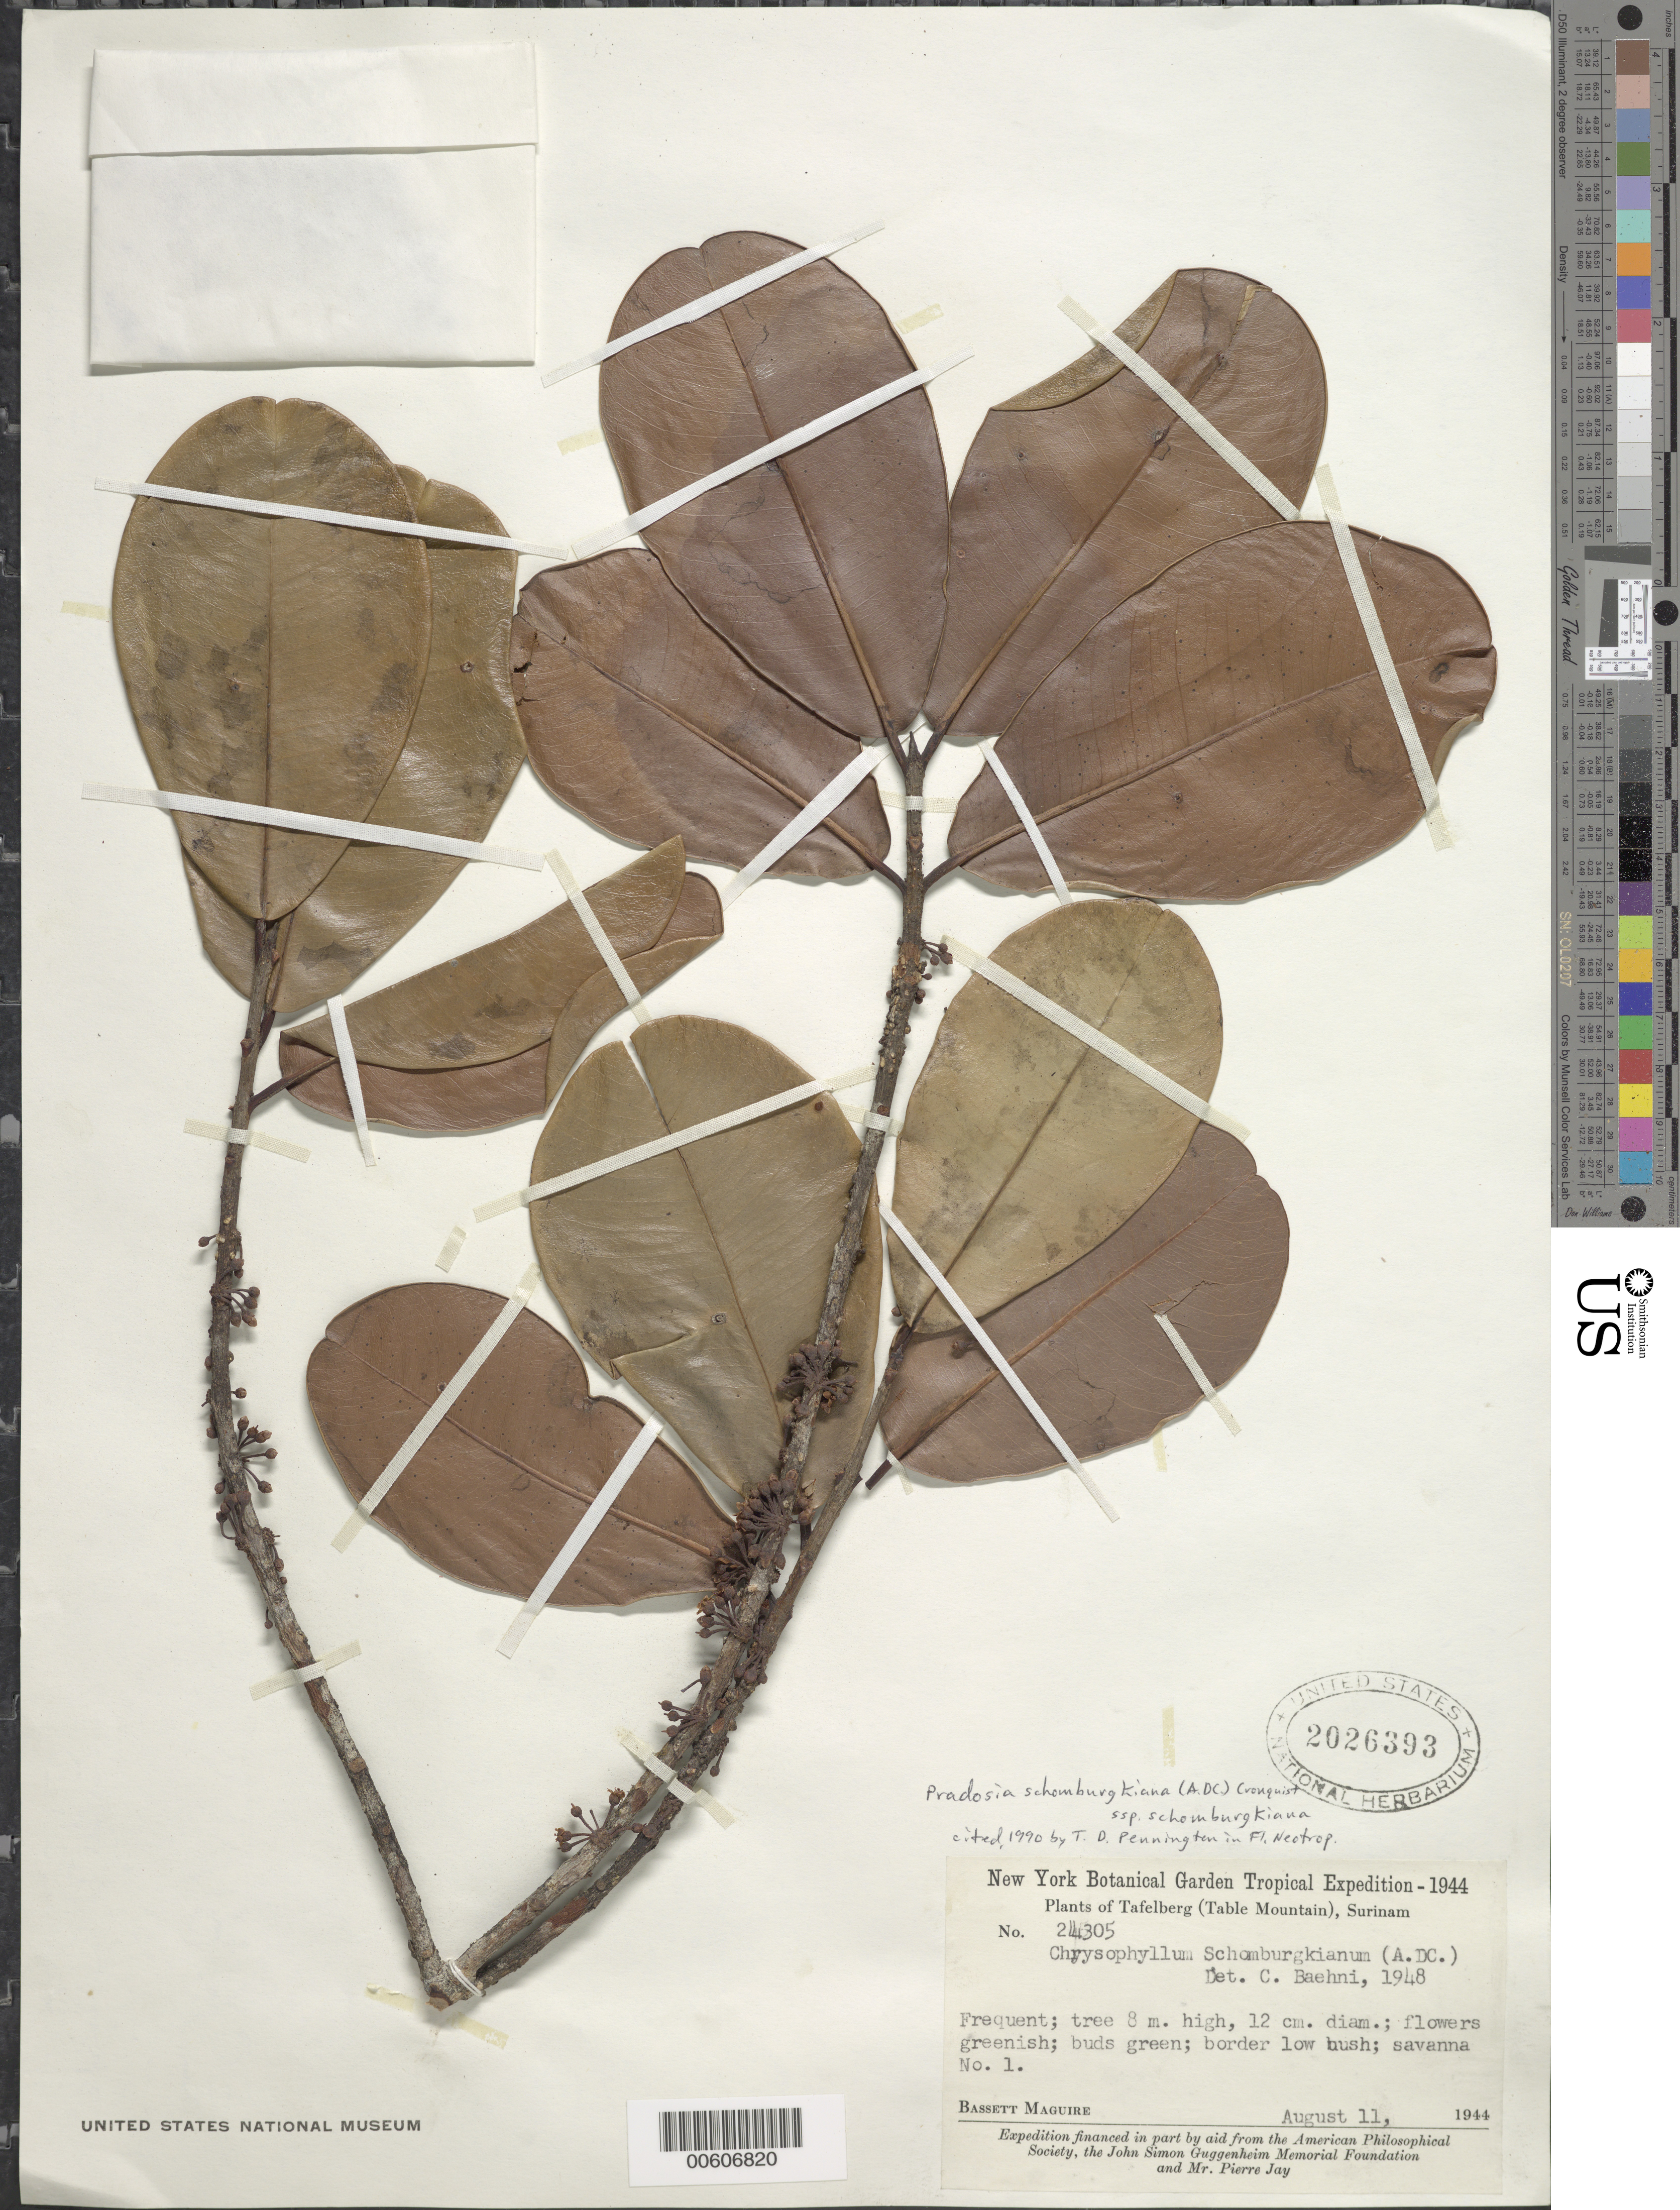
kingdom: Plantae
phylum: Tracheophyta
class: Magnoliopsida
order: Ericales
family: Sapotaceae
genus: Pradosia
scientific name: Pradosia schomburgkiana subsp. schomburgkiana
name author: (A. DC.) Cronq.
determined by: Pennington, T. D., (K)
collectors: B. Maguire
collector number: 24305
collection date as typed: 11-Aug-44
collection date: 1944-08-11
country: Suriname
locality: Tafelberg (Table Mountain), Savanna I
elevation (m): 565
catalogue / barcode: US 2026393